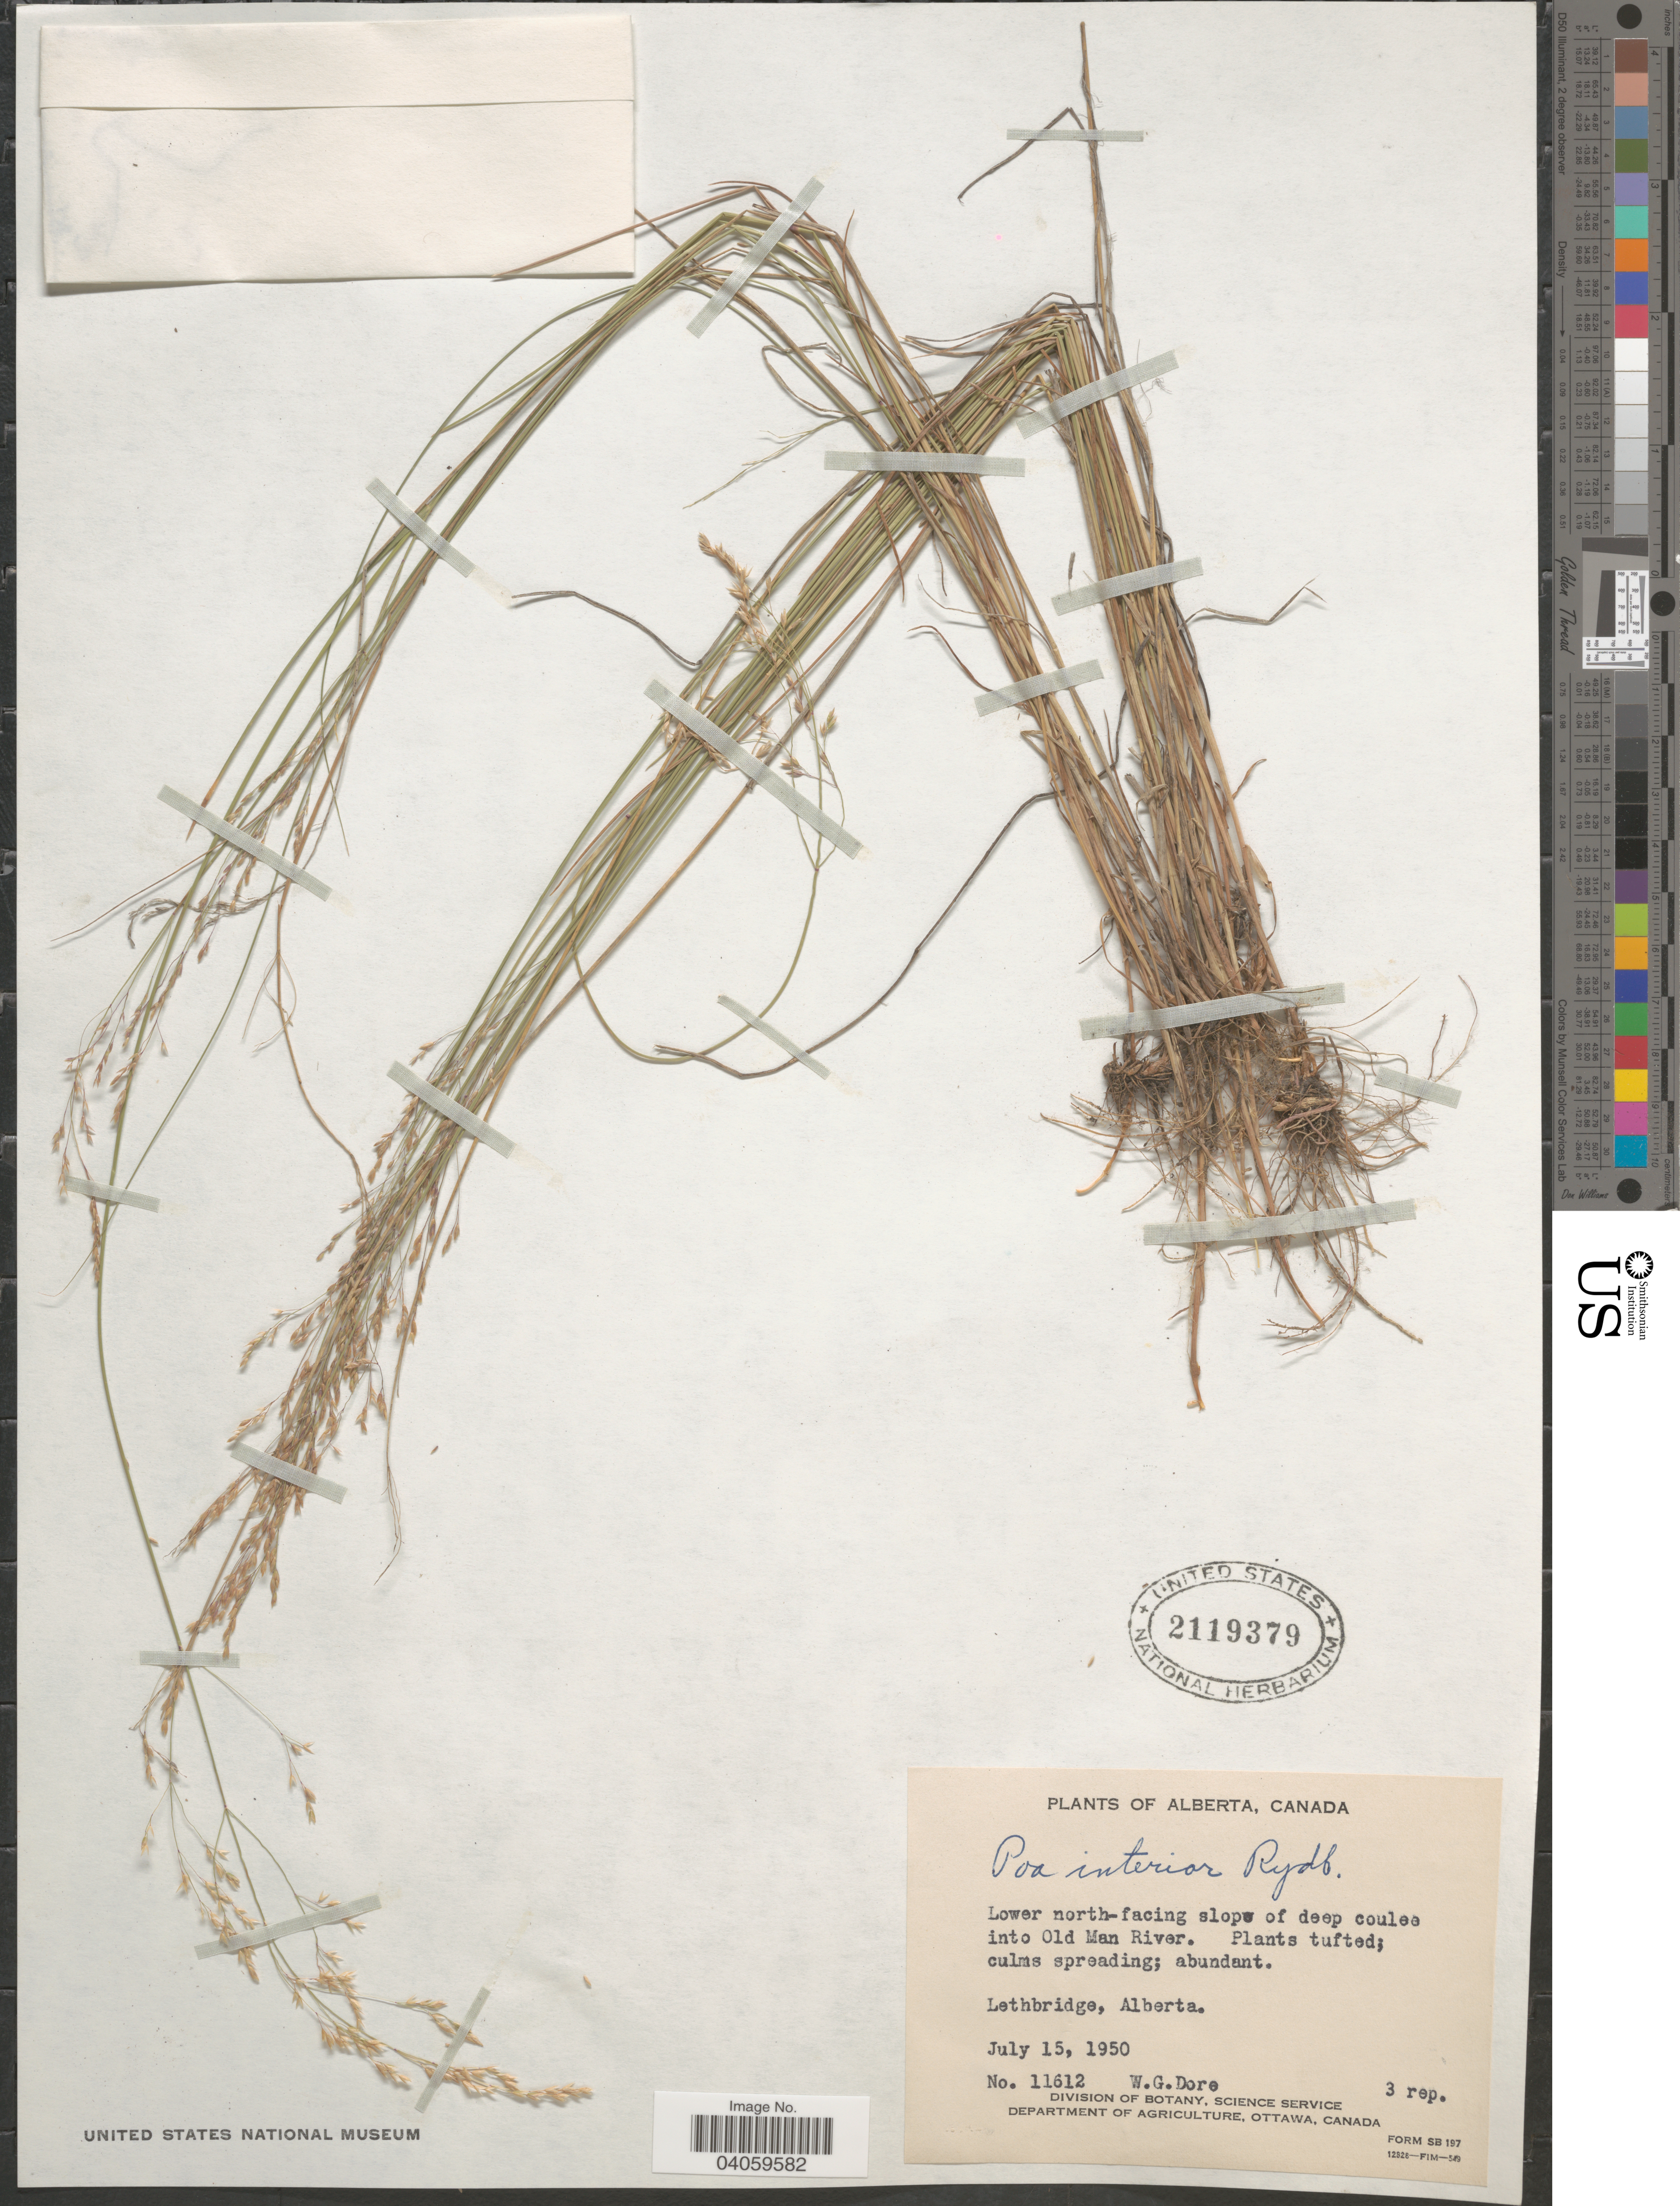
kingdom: Plantae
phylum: Tracheophyta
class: Liliopsida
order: Poales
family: Poaceae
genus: Poa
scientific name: Poa interior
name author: Rydb.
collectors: W. Dore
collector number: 11612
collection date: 1950-07-15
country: Canada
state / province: Alberta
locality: Lower north-facing slope of deep coulee into Old Man River. Lethbridge.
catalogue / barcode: US 2119379